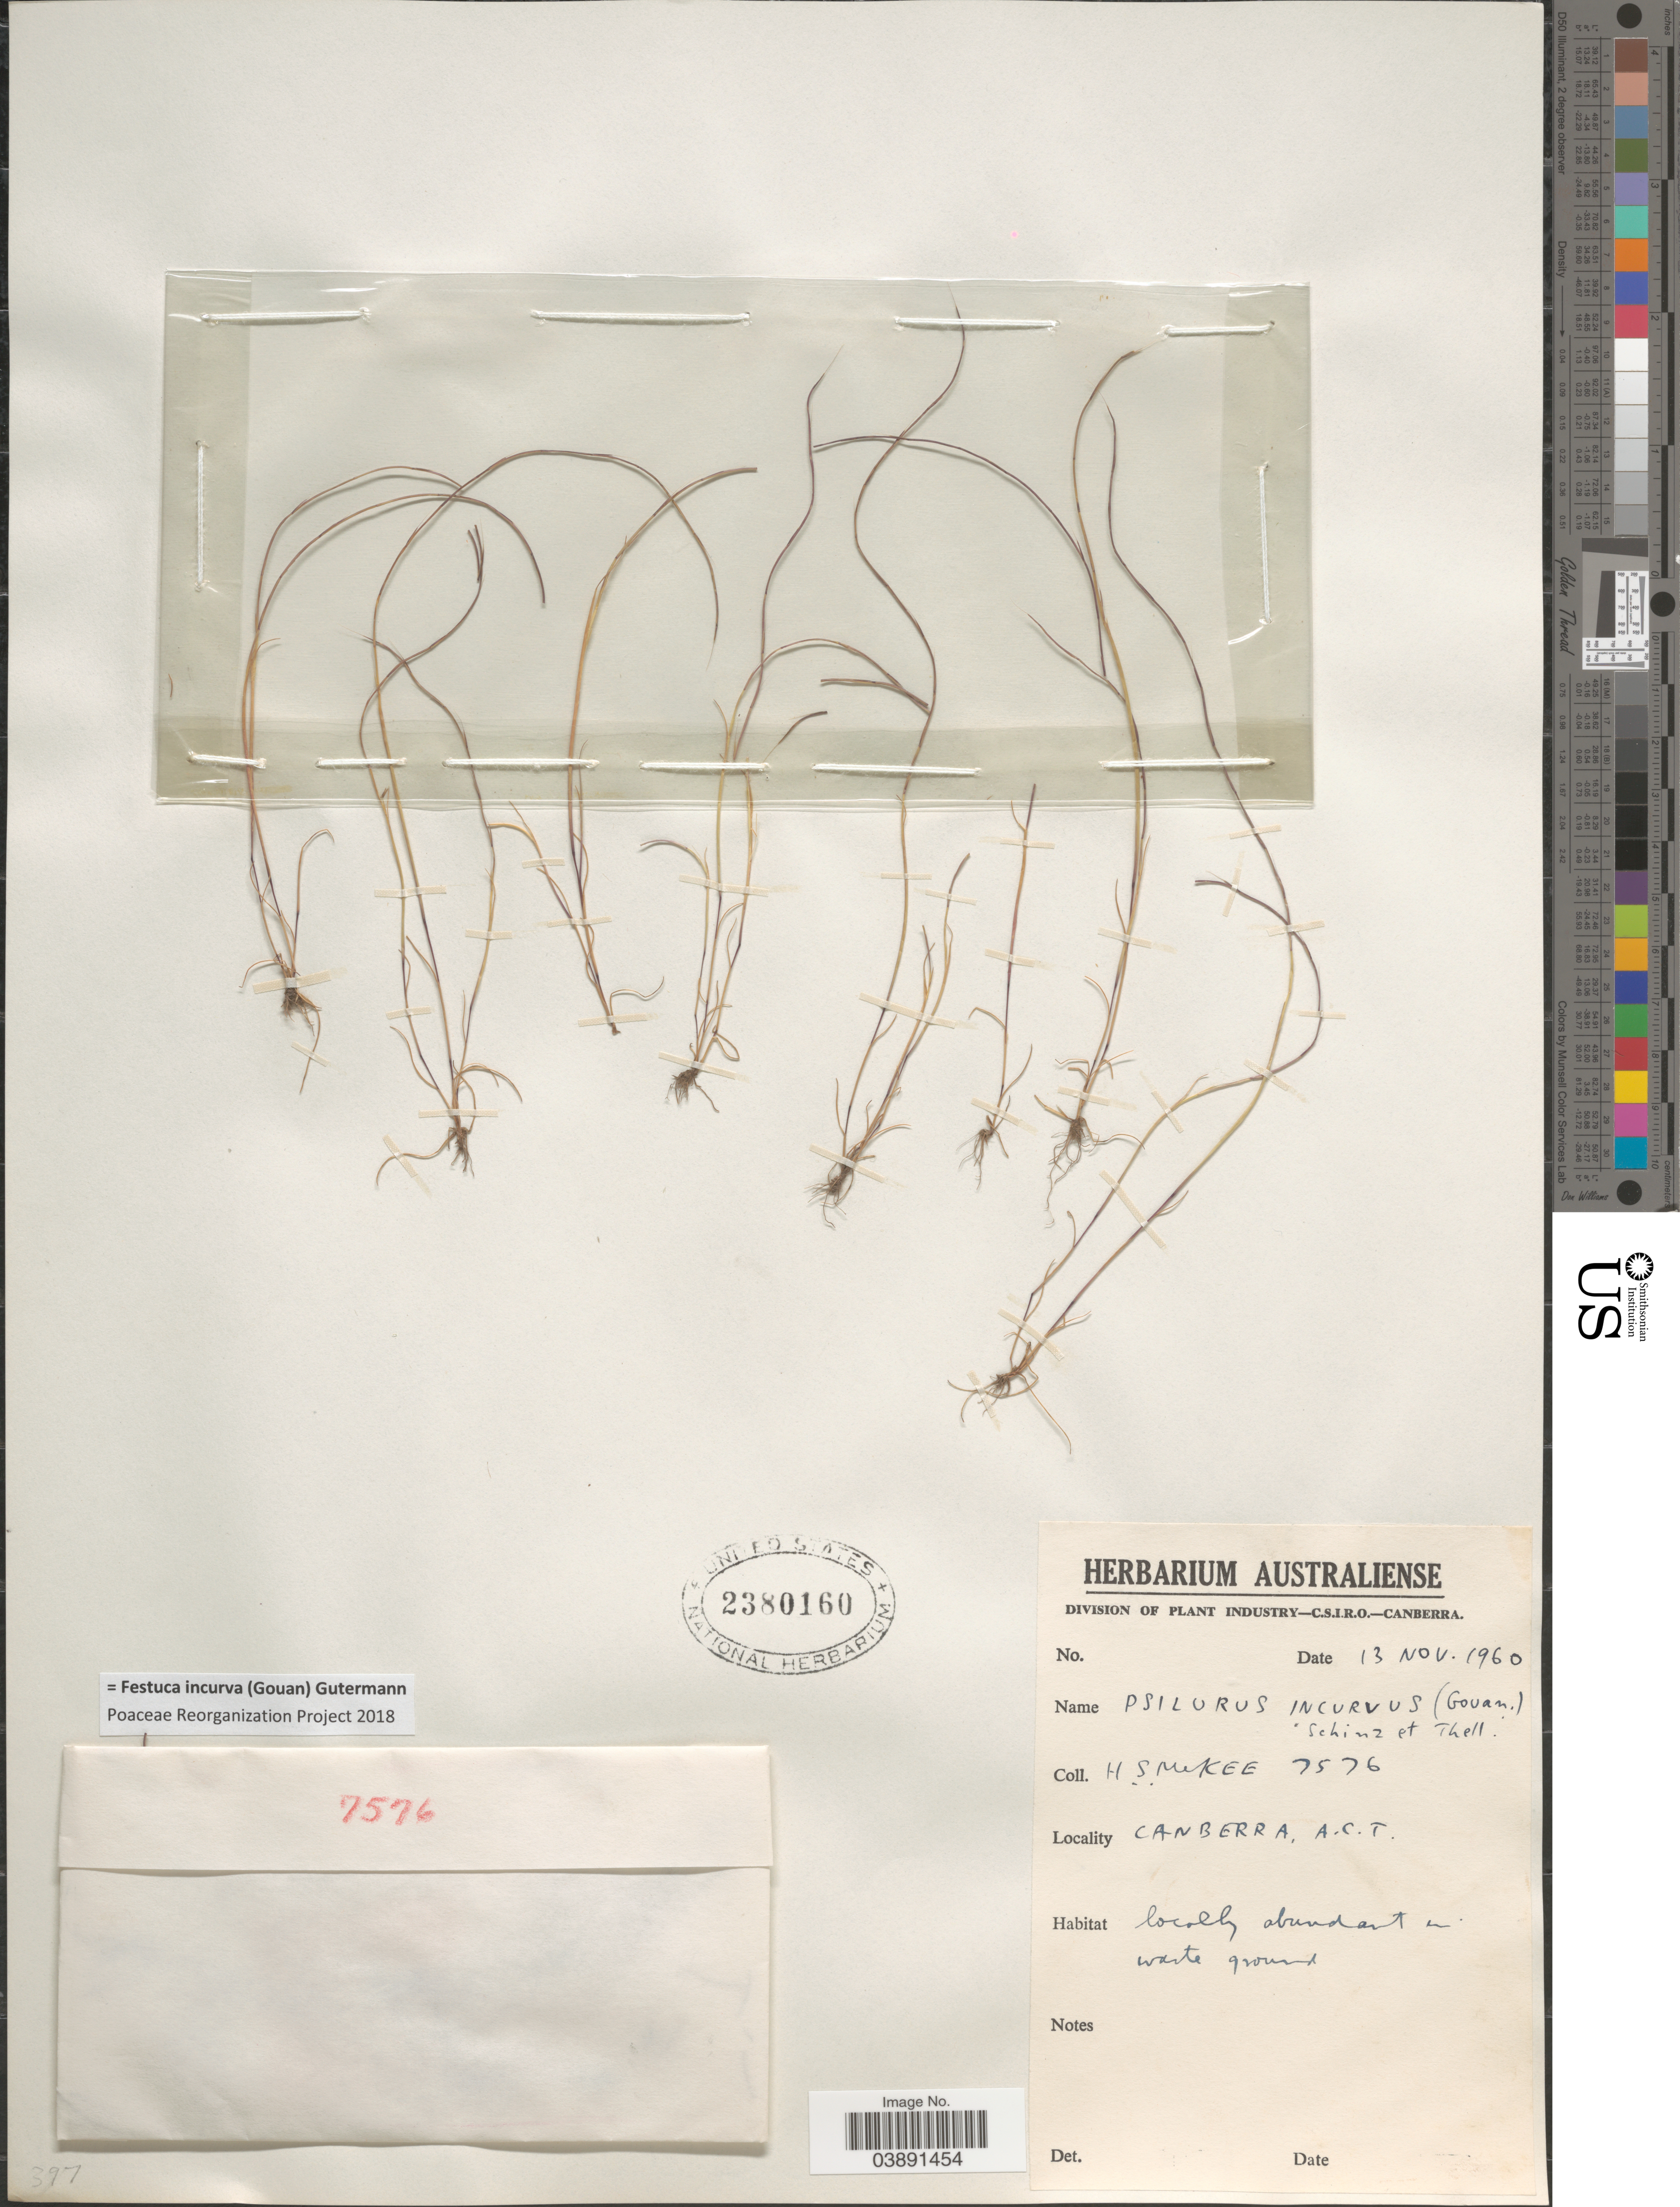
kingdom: Plantae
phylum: Tracheophyta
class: Liliopsida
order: Poales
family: Poaceae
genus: Festuca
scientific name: Festuca incurva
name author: (Gouan) Gutermann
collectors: H. S. McKee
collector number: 7576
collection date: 1960-11-13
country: Australia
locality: Canberra, A.C.T.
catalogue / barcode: US 2380160